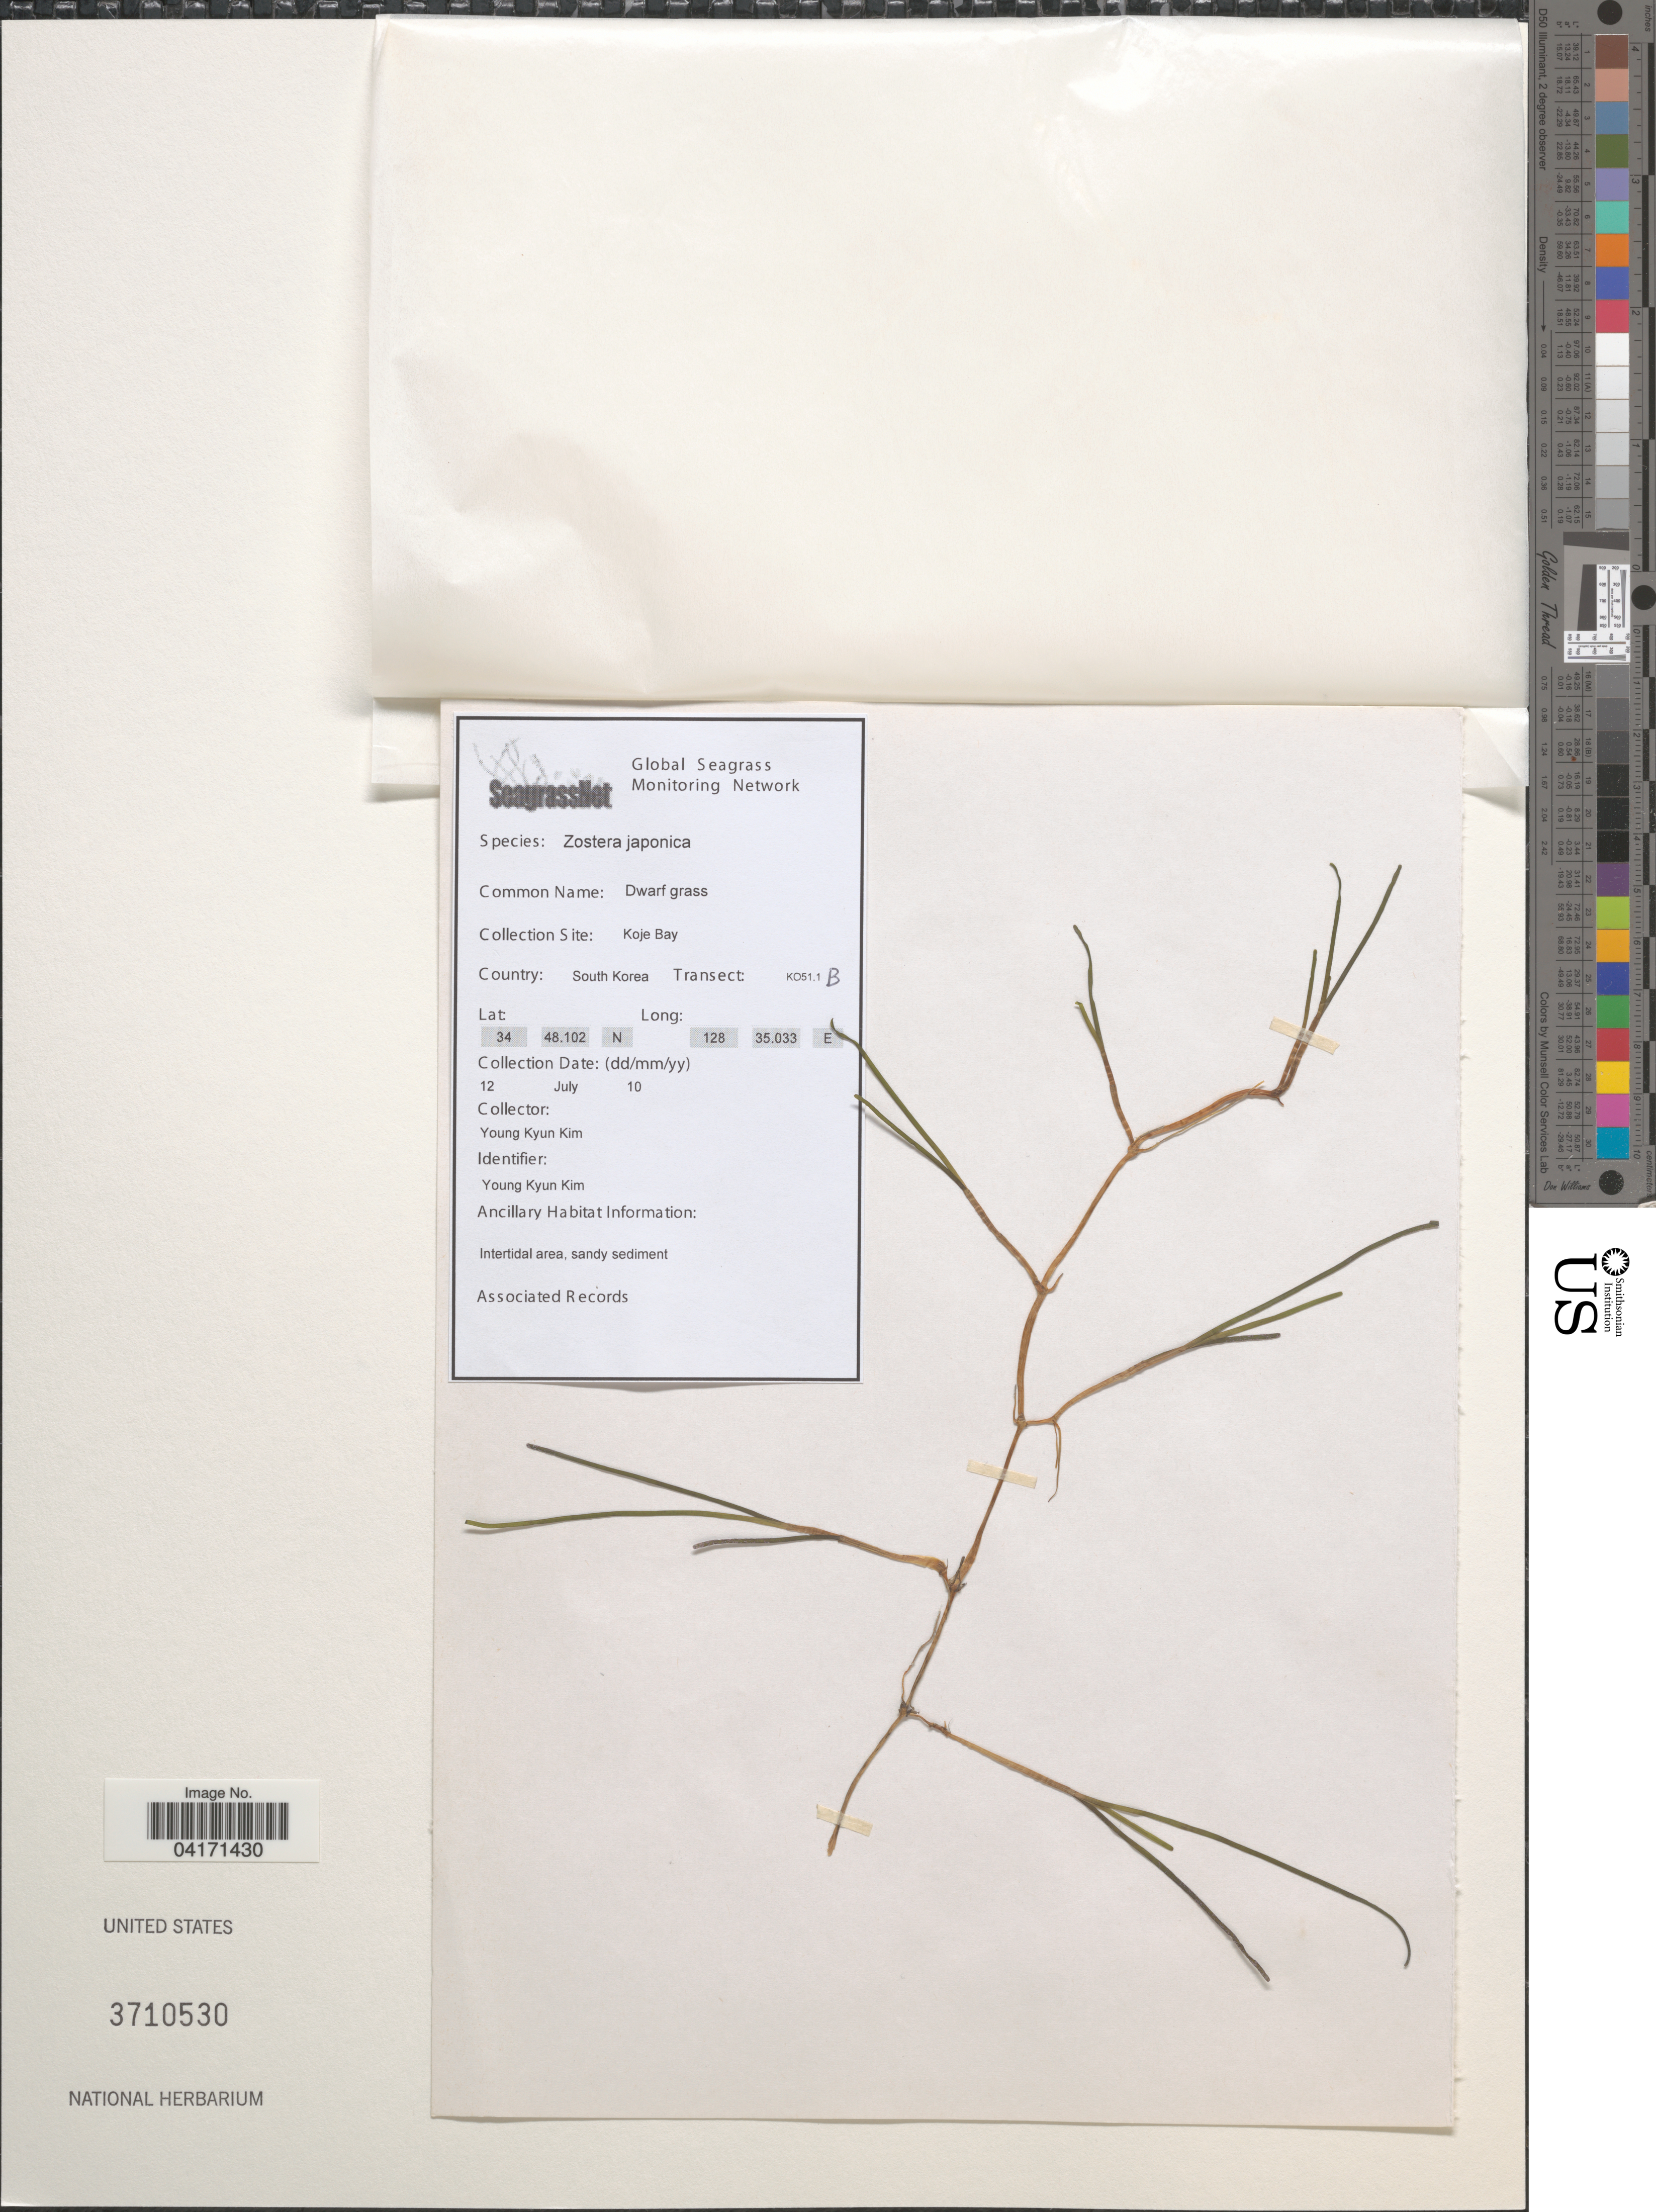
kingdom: Plantae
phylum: Tracheophyta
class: Liliopsida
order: Alismatales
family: Zosteraceae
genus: Zostera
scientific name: Zostera japonica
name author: Asch. & Graebn.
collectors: Y. Kim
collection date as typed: Transcribed d/m/y: 12/7/10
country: South Korea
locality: Koje Bay. Transect: KO51.1 B.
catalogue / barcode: US 3710530